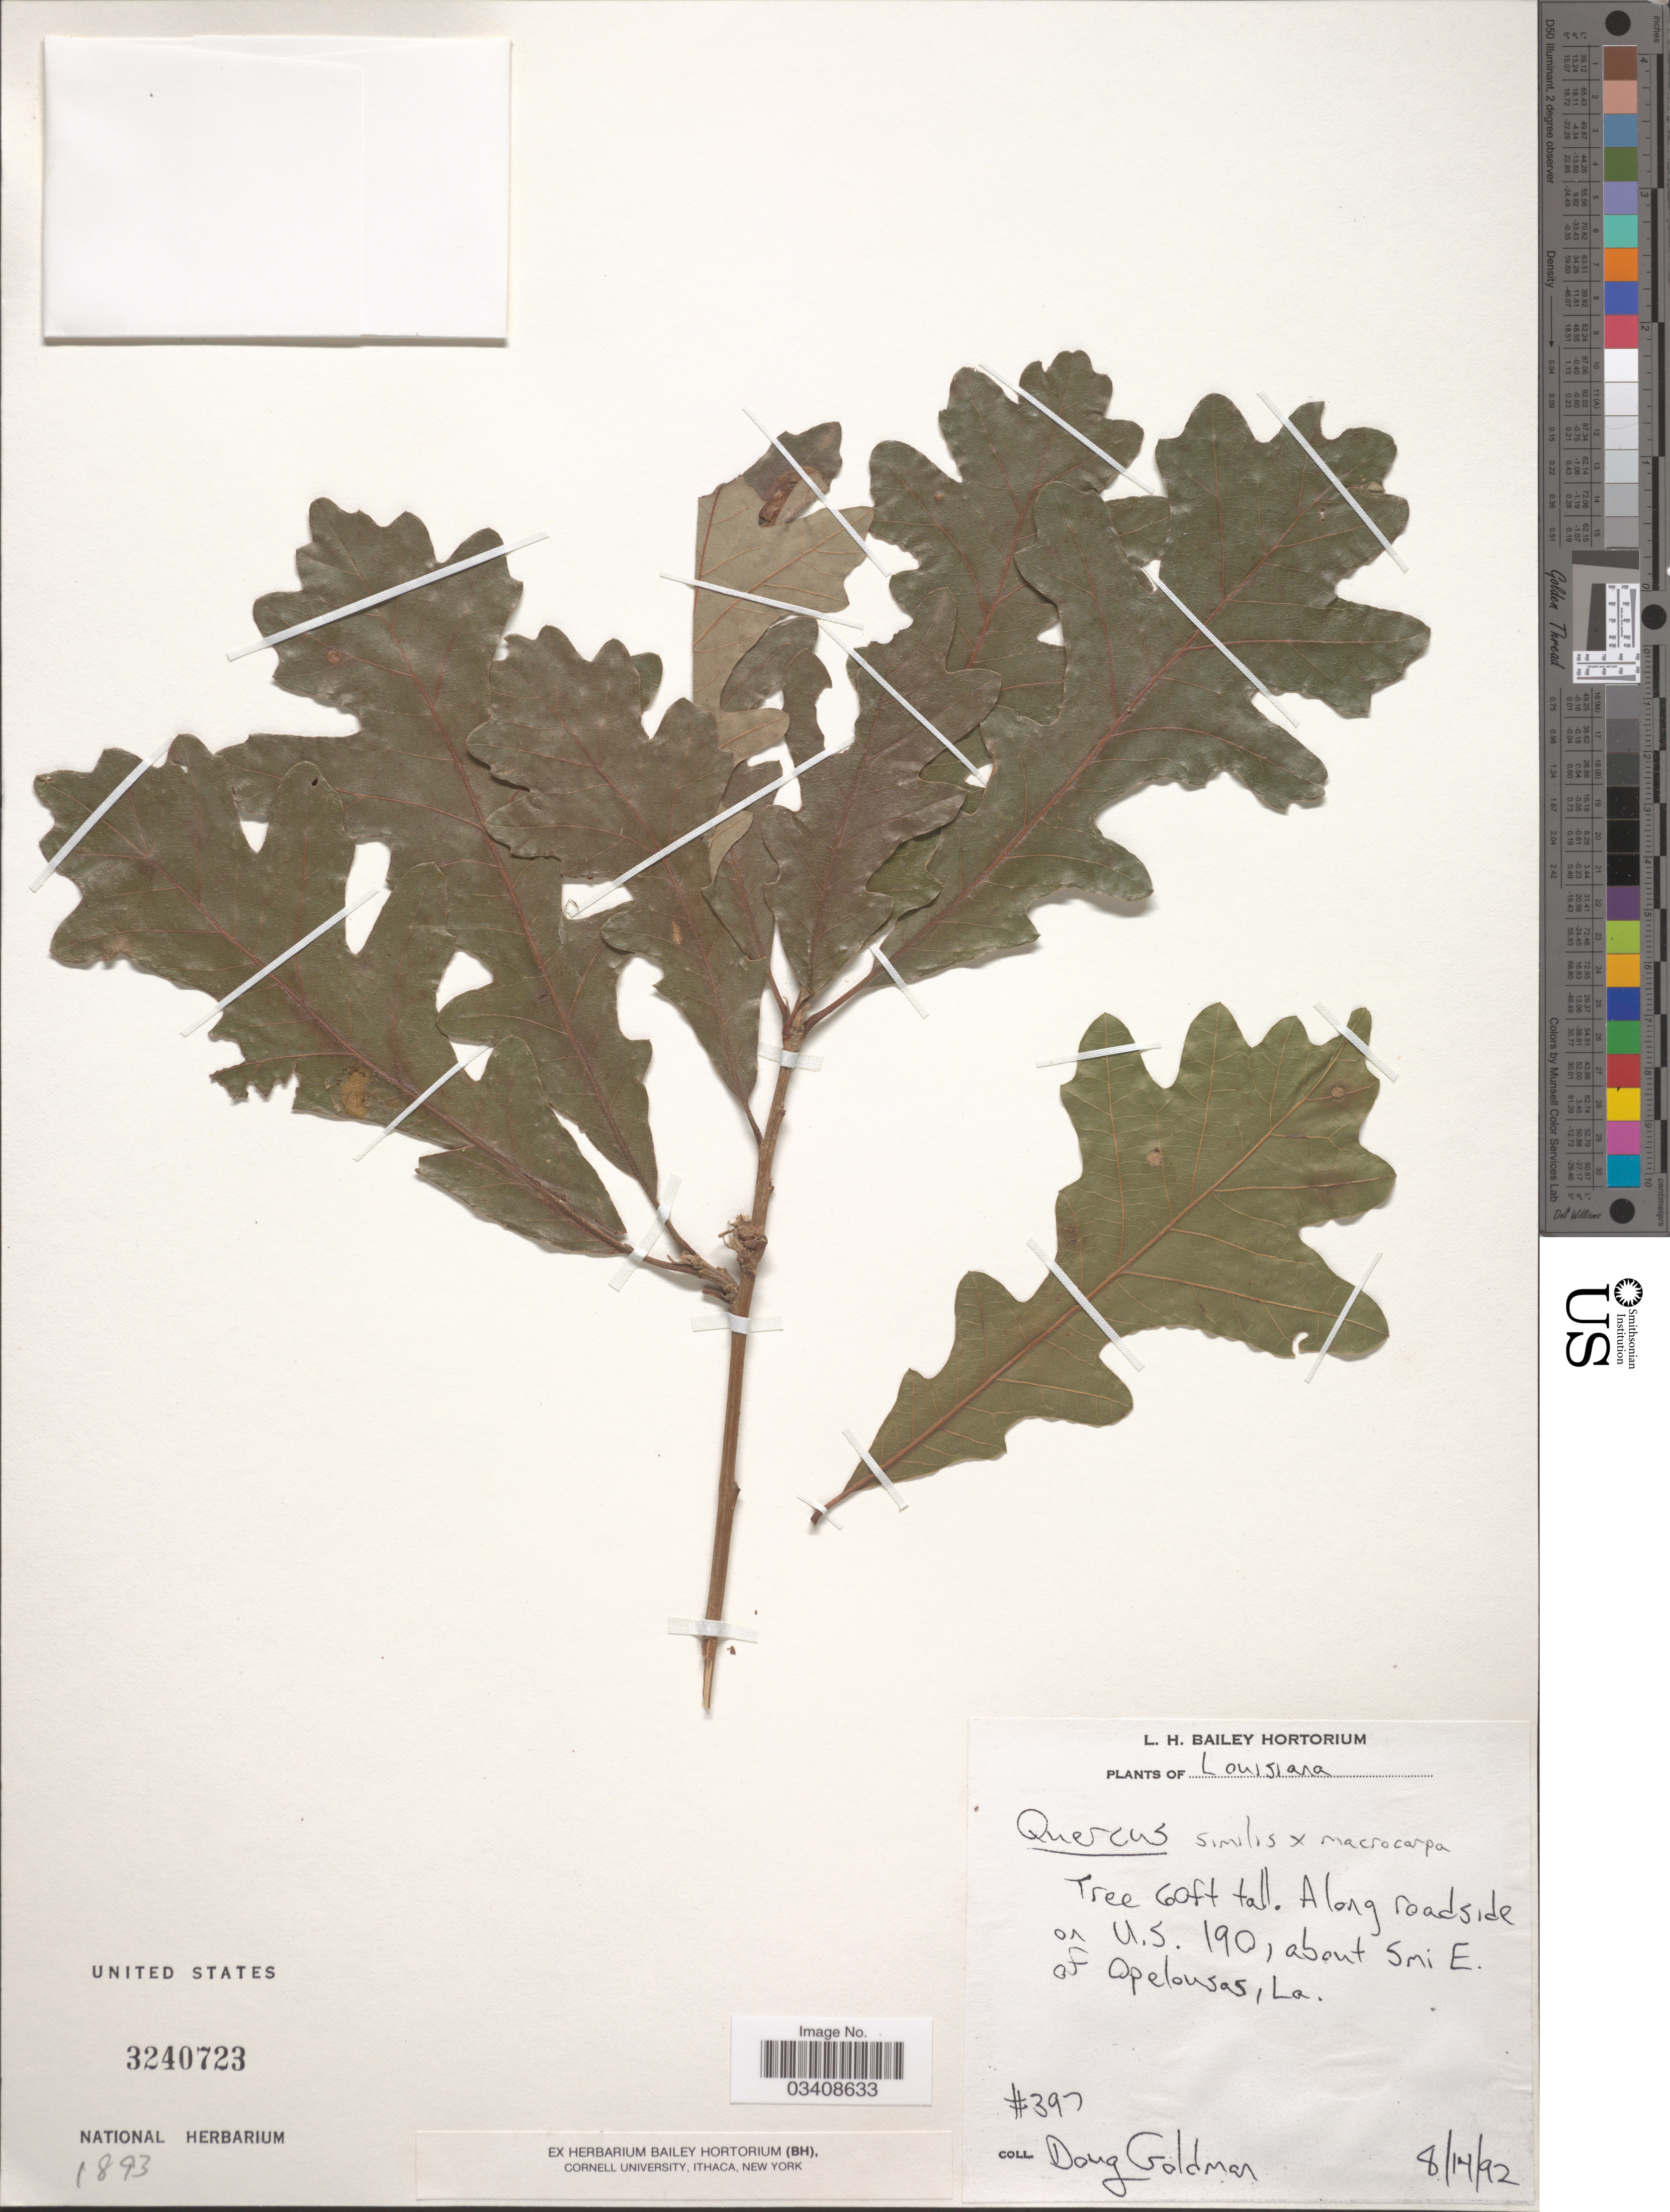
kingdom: Plantae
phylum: Tracheophyta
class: Magnoliopsida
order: Fagales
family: Fagaceae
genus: Quercus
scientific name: Quercus similis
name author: Ashe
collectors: D. Goldman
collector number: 397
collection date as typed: Transcribed d/m/y: 14/8/92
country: United States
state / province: Louisiana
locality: Along roadside of U.S. 190, about 5 mi E. of Apelousas.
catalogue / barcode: US 3240723